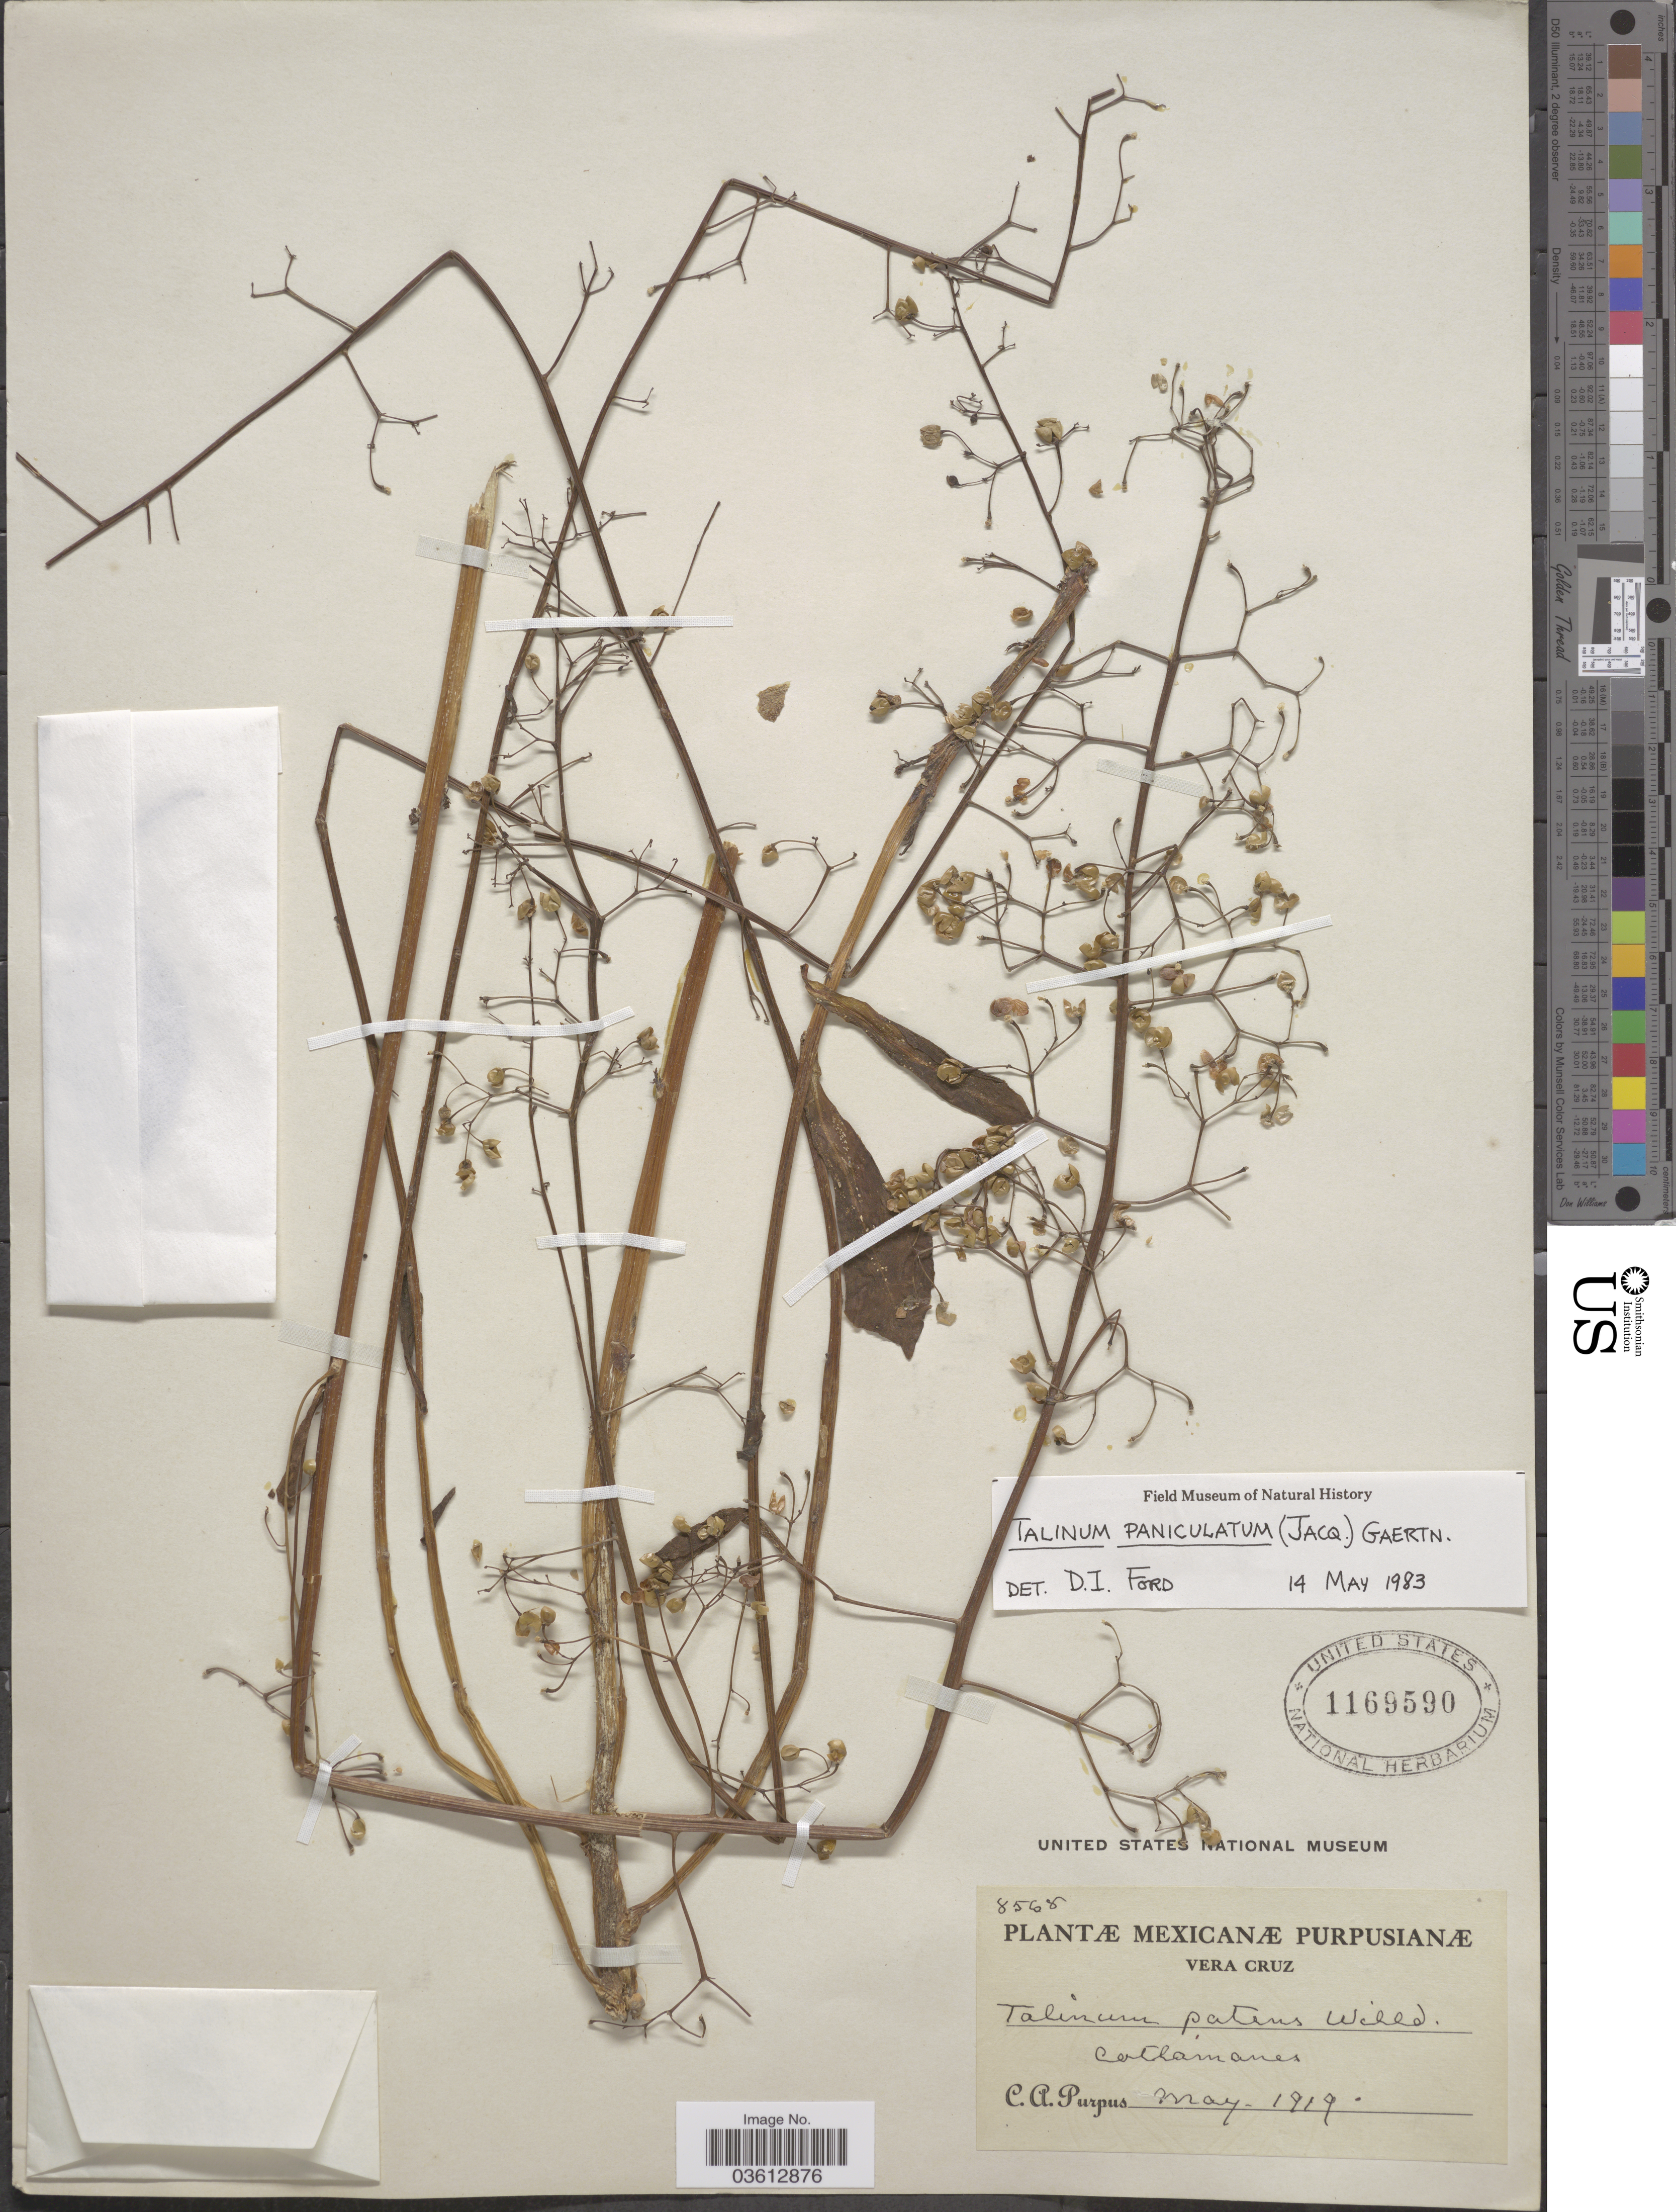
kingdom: Plantae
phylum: Tracheophyta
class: Magnoliopsida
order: Caryophyllales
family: Talinaceae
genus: Talinum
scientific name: Talinum paniculatum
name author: (Jacq.) Gaertn.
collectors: C. A. Purpus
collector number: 8568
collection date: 1919-05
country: Mexico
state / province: Veracruz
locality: Vera Cruz.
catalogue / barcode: US 1169590